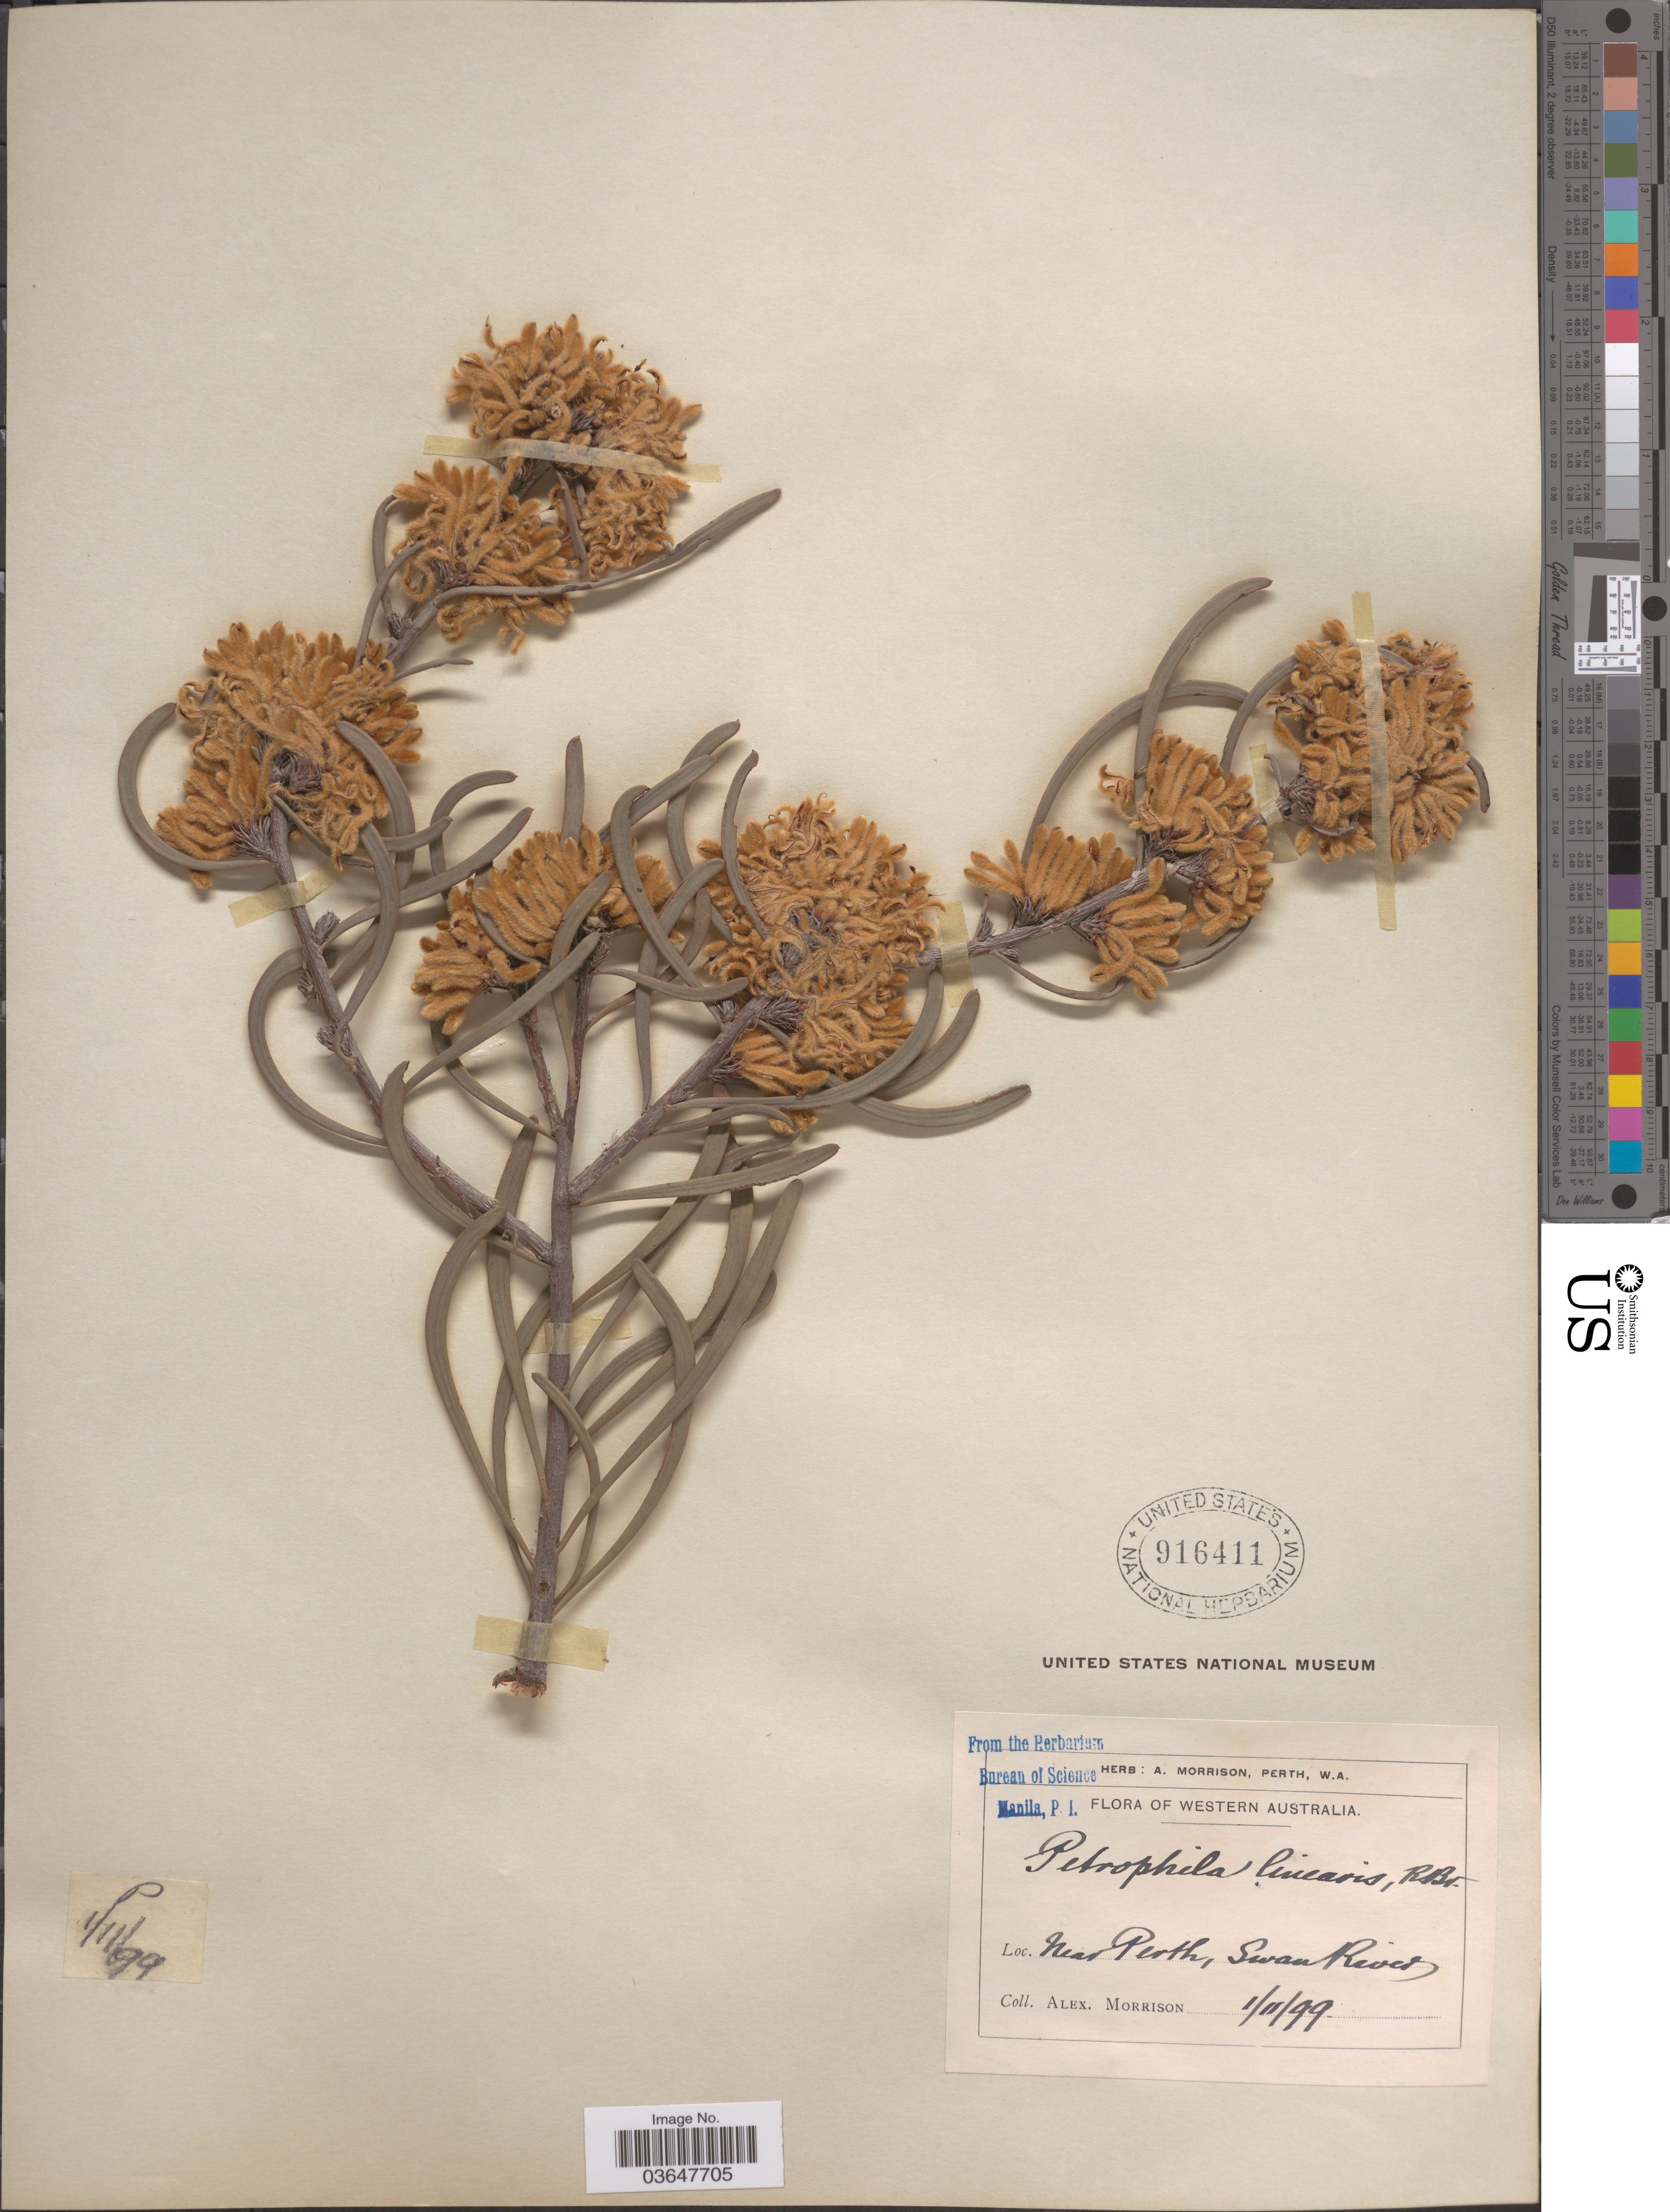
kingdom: Plantae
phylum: Tracheophyta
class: Magnoliopsida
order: Proteales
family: Proteaceae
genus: Petrophile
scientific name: Petrophile linearis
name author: R. Br.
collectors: A. Morrison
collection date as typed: Transcribed d/m/y: 1/11/99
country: Australia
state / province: Western Australia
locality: Near Perth, Swan River.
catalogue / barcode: US 916411